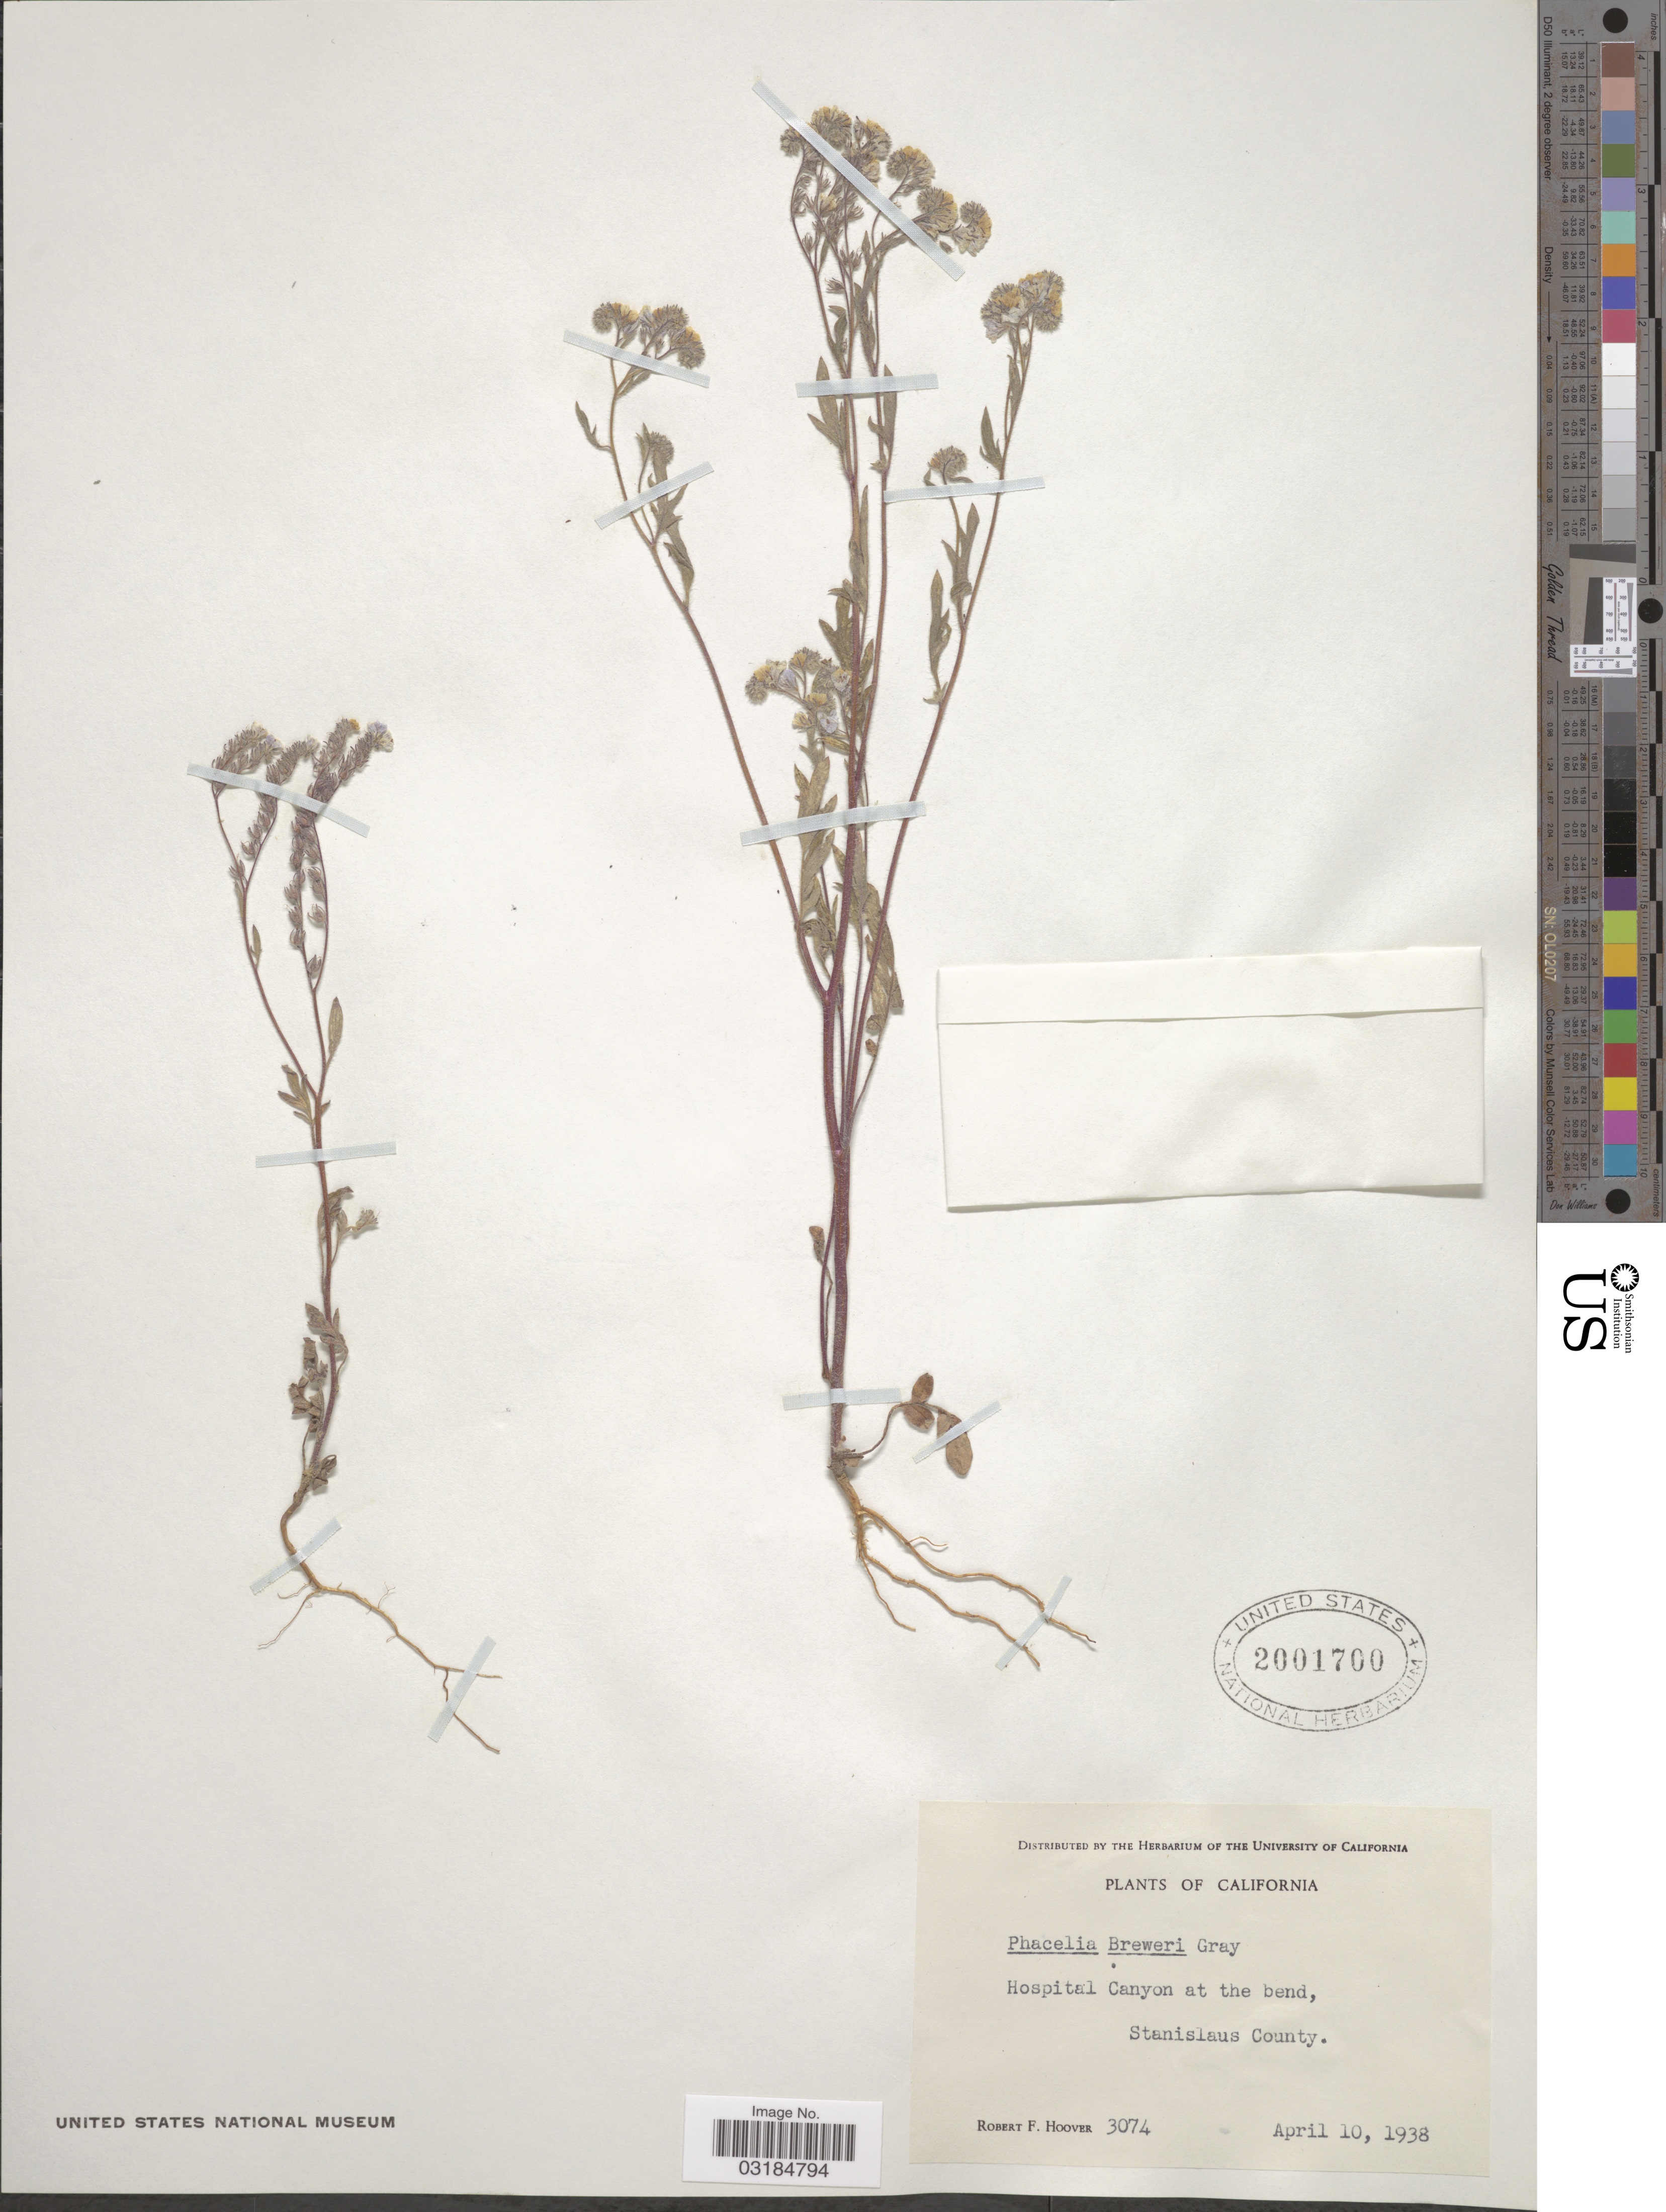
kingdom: Plantae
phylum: Tracheophyta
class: Magnoliopsida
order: Boraginales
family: Hydrophyllaceae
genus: Phacelia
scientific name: Phacelia breweri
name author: A. Gray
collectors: R. F. Hoover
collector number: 3074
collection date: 1938-04-10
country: United States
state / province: California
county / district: Stanislaus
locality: Hospital Canyon at the bend, Stanislaus County.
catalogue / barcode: US 2001700